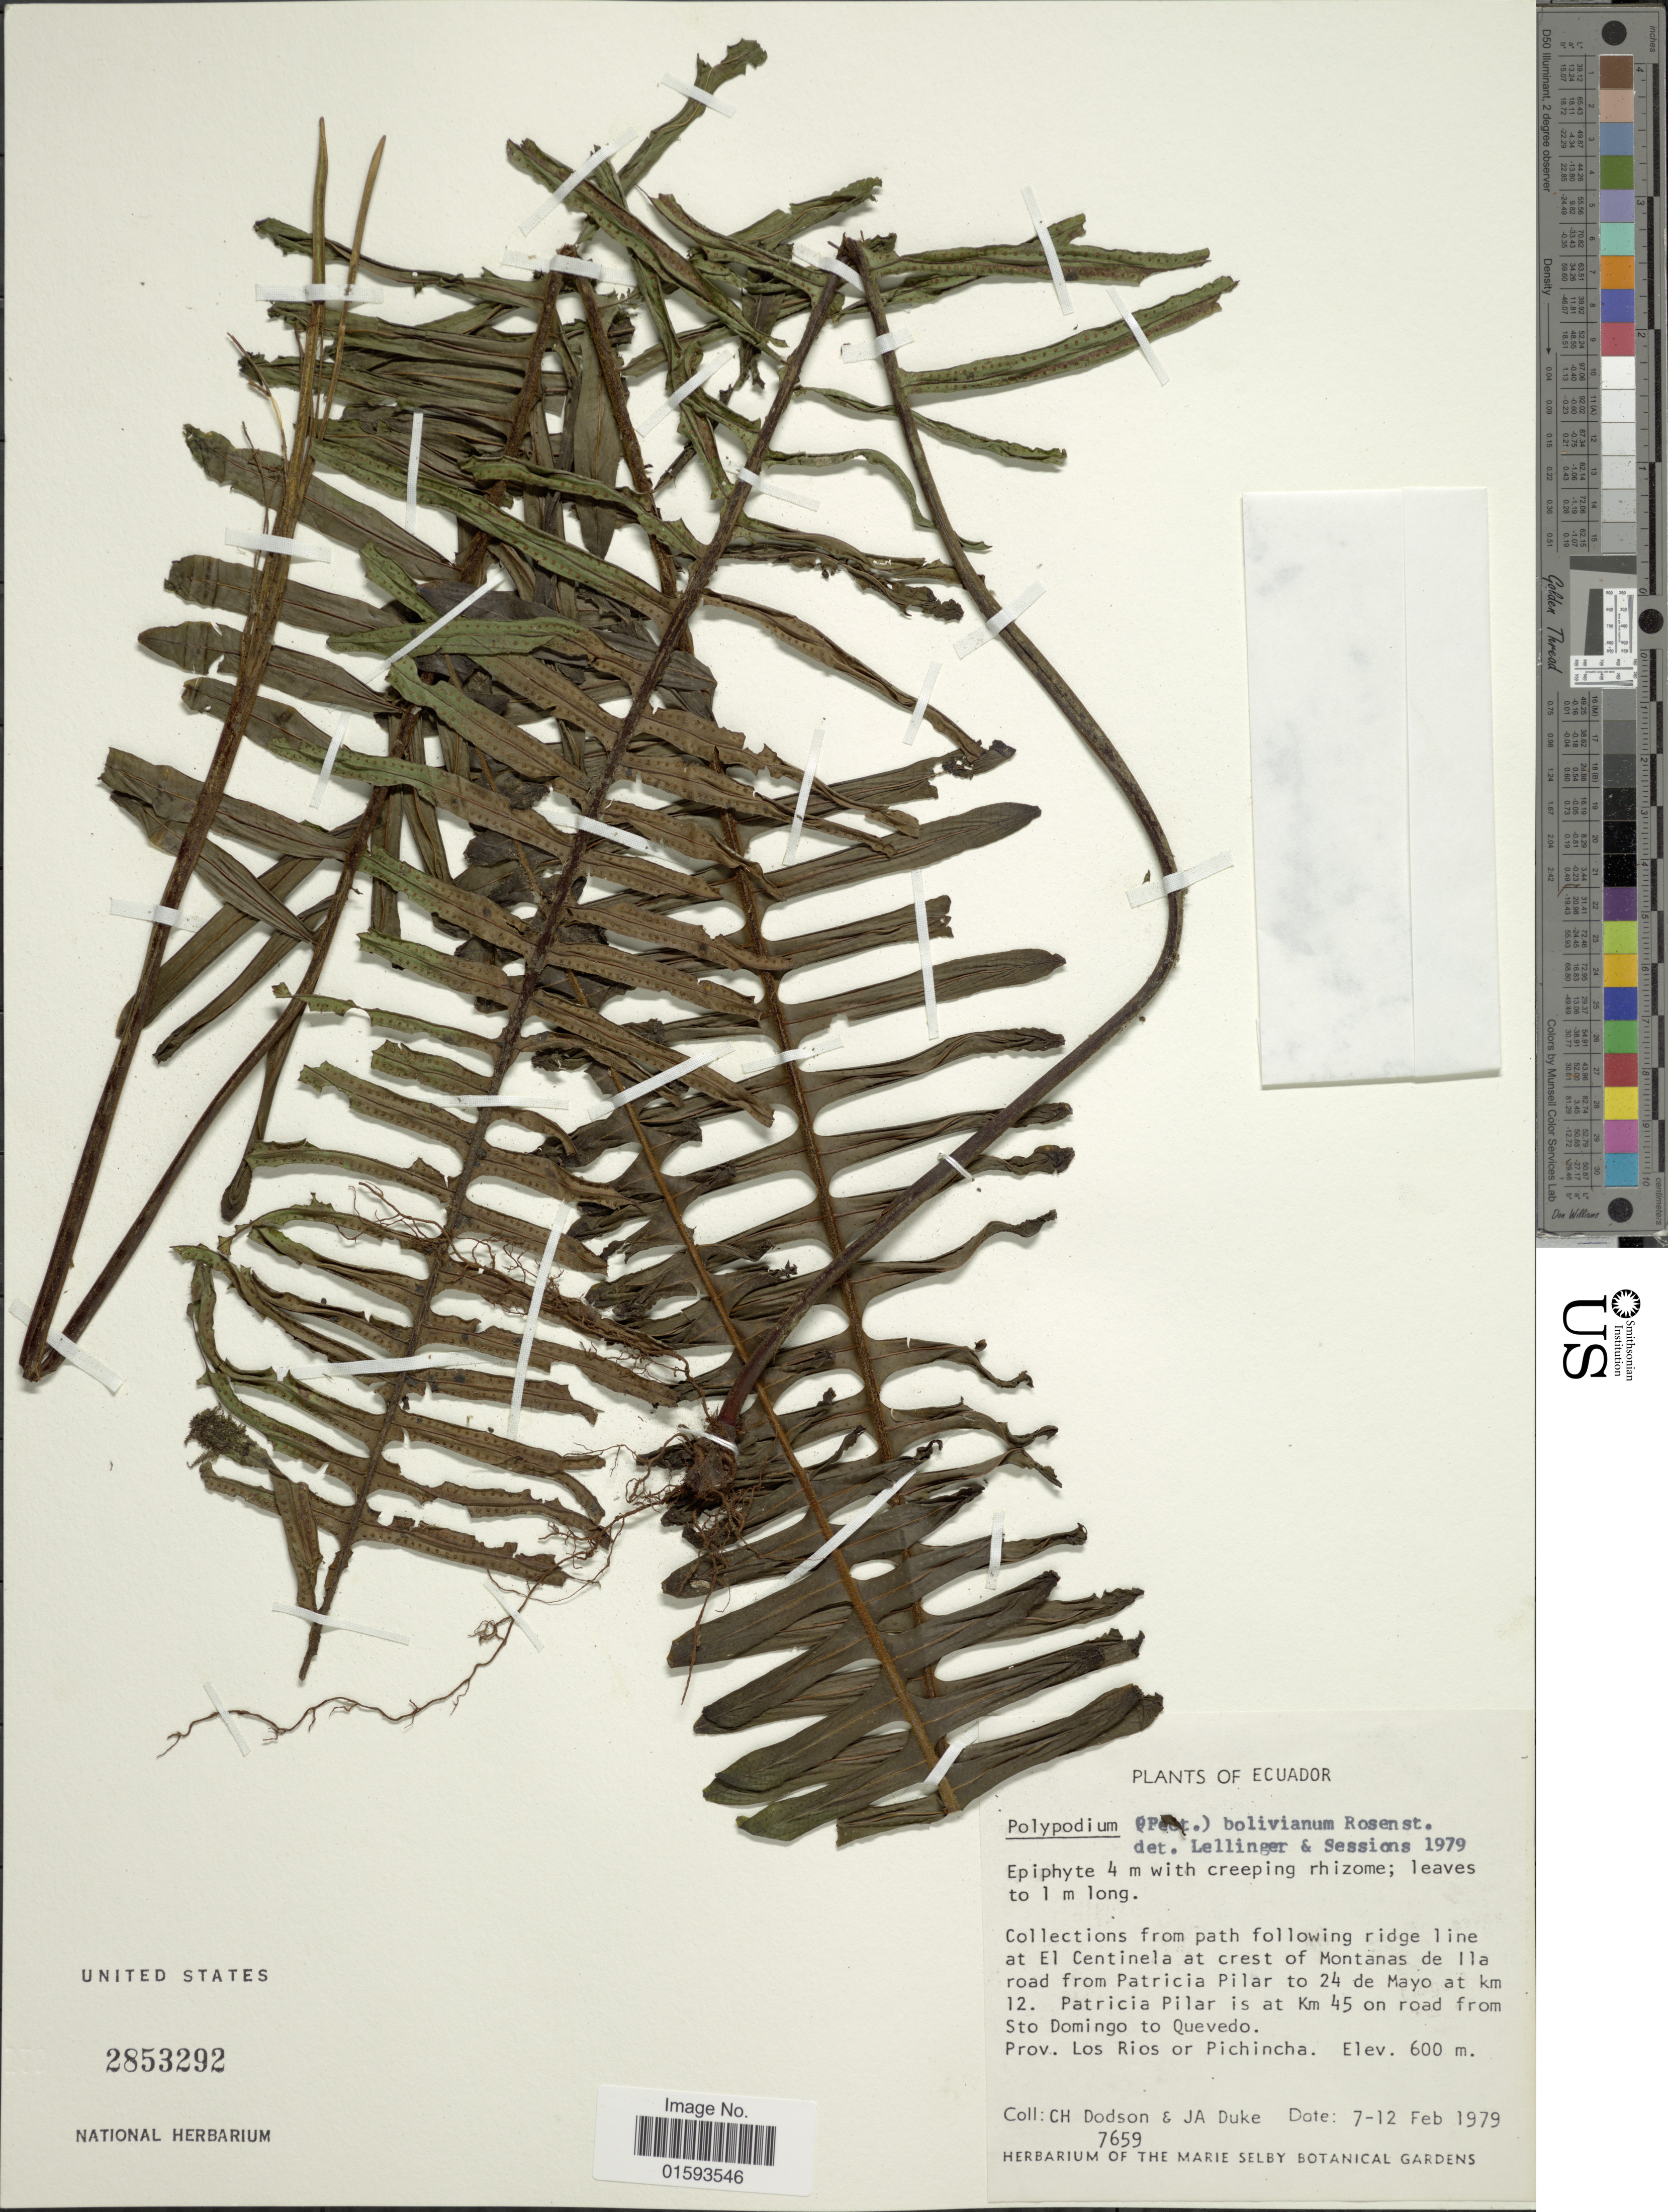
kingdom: Plantae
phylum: Tracheophyta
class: Polypodiopsida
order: Polypodiales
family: Polypodiaceae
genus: Pecluma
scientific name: Pecluma divaricata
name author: (E. Fourn.) Mickel & Beitel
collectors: C. H. Dodson & J. A. Duke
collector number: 7659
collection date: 1979-02-07/1979-02-12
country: Ecuador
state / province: Los Ríos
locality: From path following ridge line at El Centinela at crest of Montanas de lla road from Patricia Pilar to 24 de Mayo at km 12. Patricia Pilar is at km 45 on road from Sto. Domingo to Quevedo, Los Rios of Pichincha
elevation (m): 600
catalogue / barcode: US 2853292